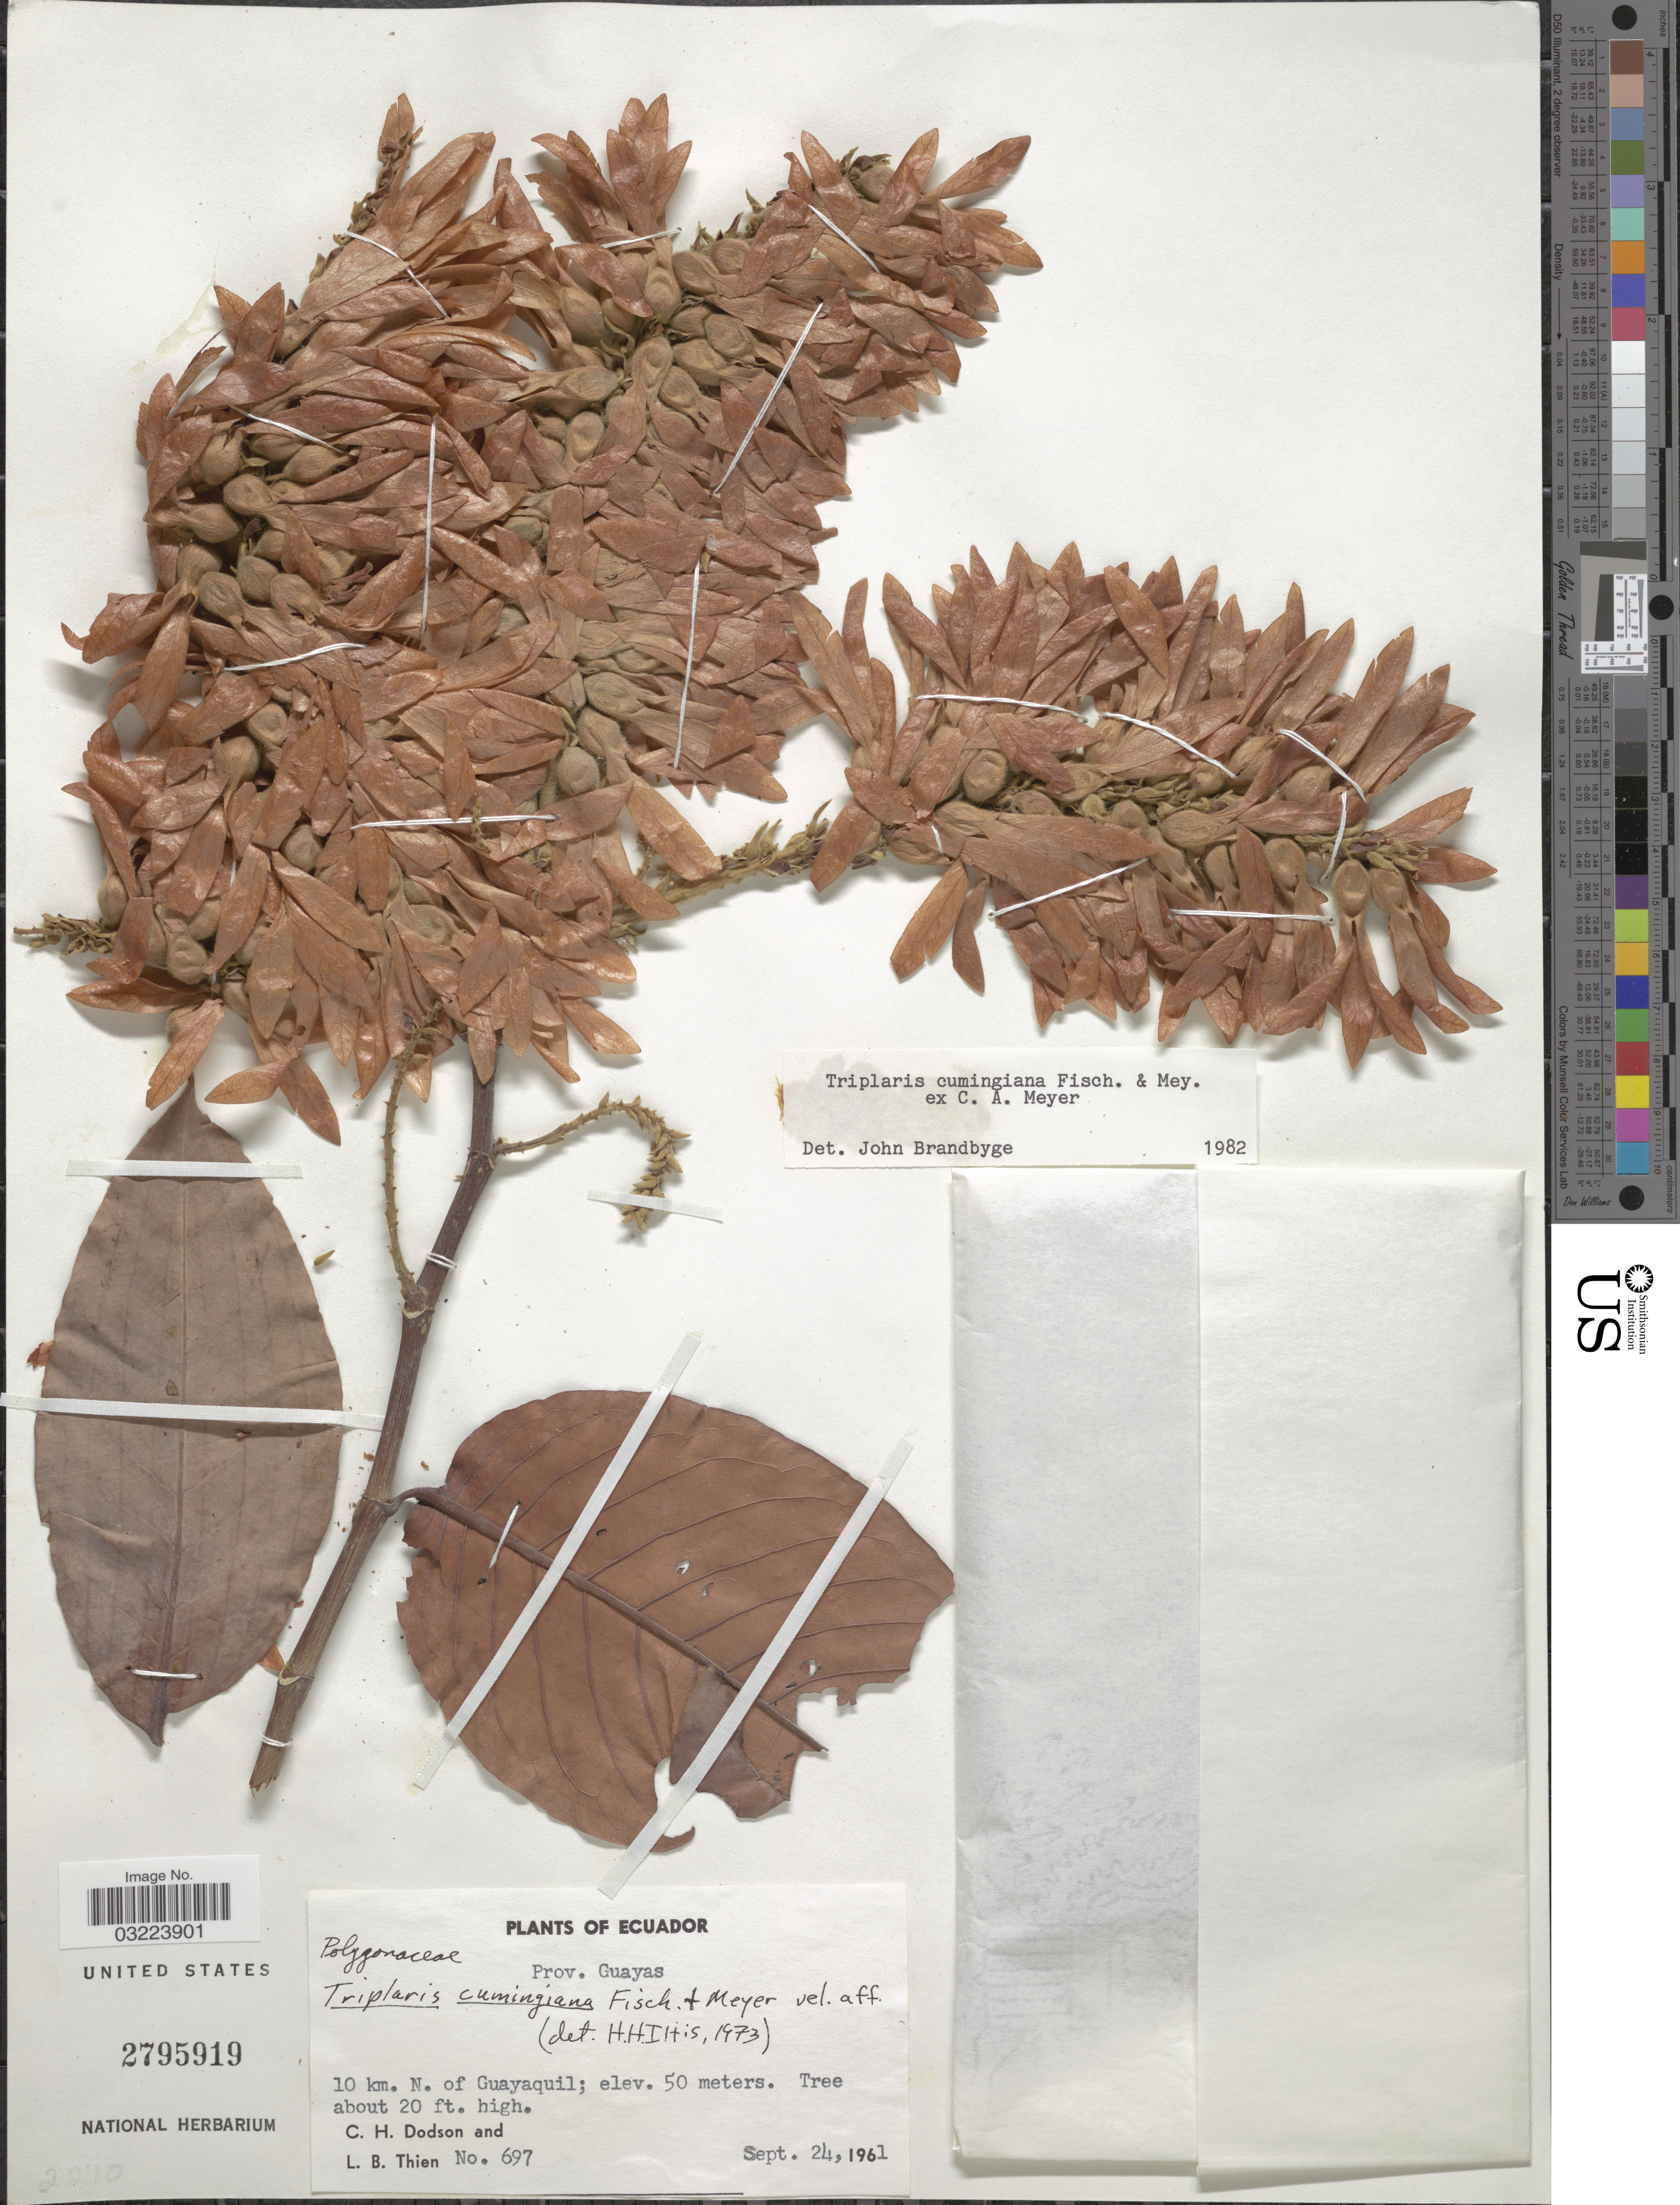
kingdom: Plantae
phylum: Tracheophyta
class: Magnoliopsida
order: Caryophyllales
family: Polygonaceae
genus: Triplaris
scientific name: Triplaris cumingiana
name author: Fisch. & C.A. Mey. ex C.A. Mey.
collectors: C. H. Dodson & L. Thien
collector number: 697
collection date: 1961-09-24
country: Ecuador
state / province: Guayas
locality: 10 km. N. of Gayaquil.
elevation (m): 50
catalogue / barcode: US 2795919